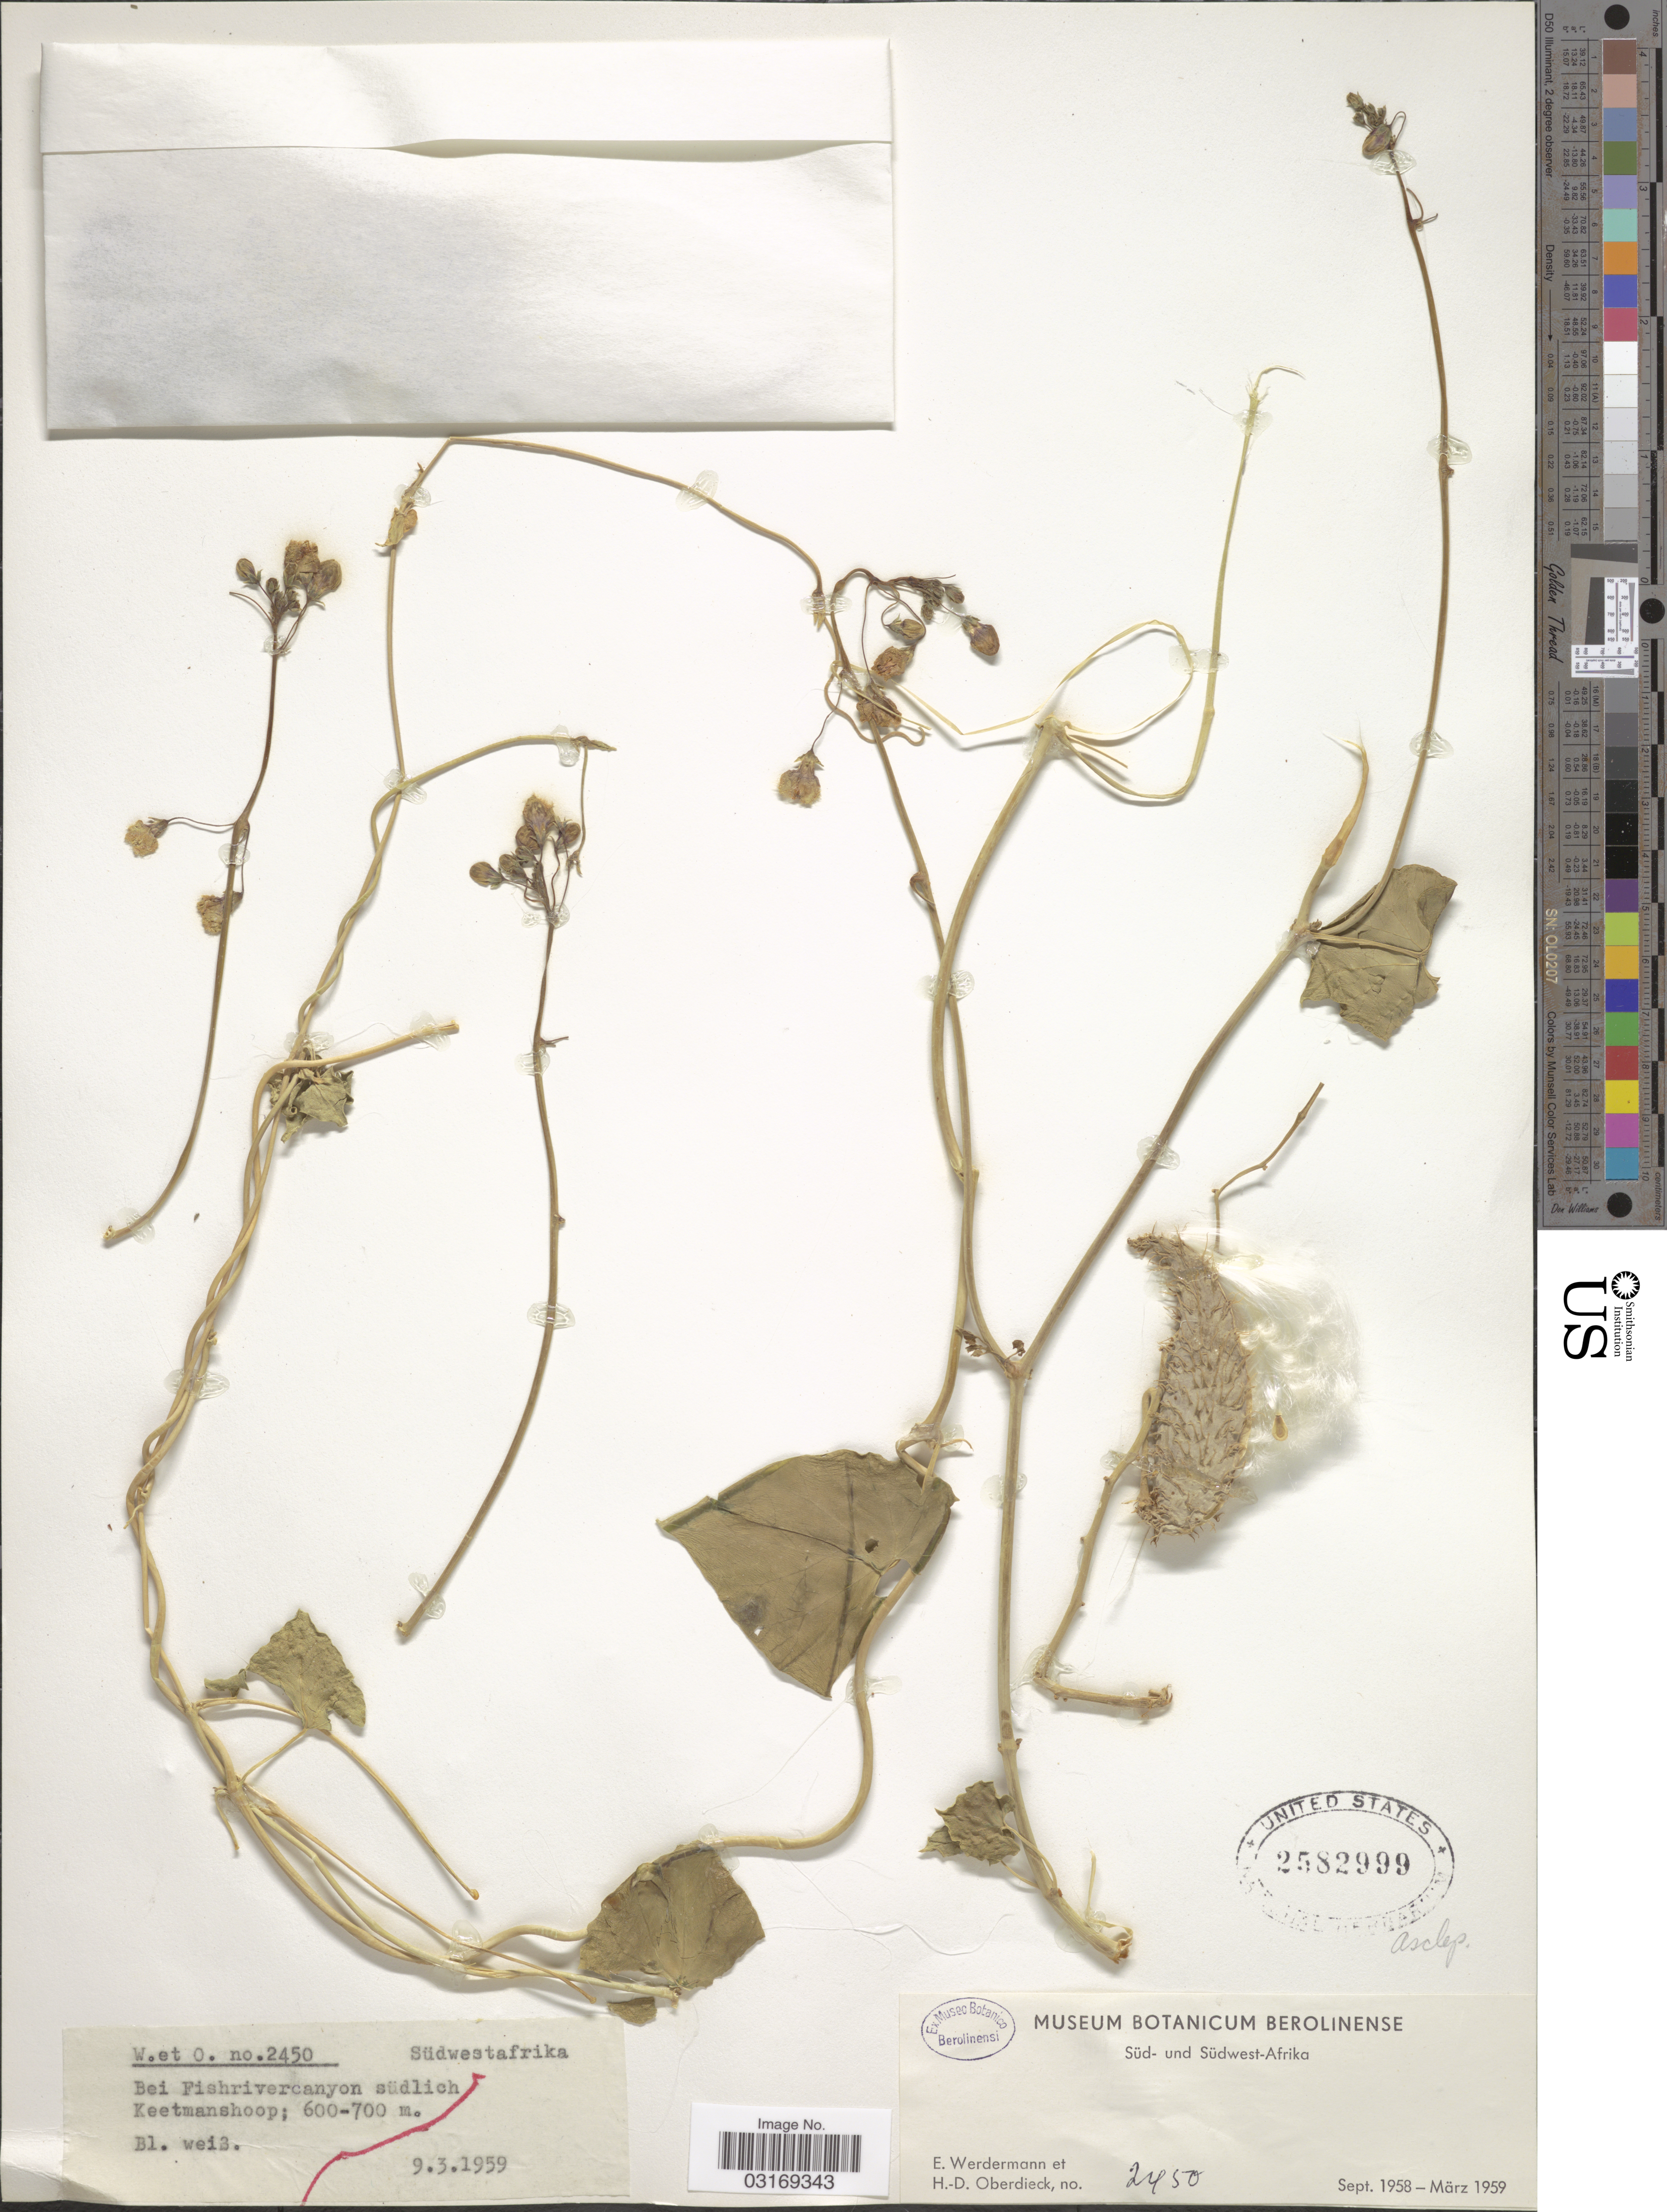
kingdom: Plantae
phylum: Tracheophyta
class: Magnoliopsida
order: Gentianales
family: Apocynaceae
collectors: E. Werdermann & H. Oberdieck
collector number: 2450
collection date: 1959-03-09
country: Namibia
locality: Südwestafrika. Bei Fishrivercanyon südlich Keetmanshoop.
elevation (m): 600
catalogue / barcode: US 2582999